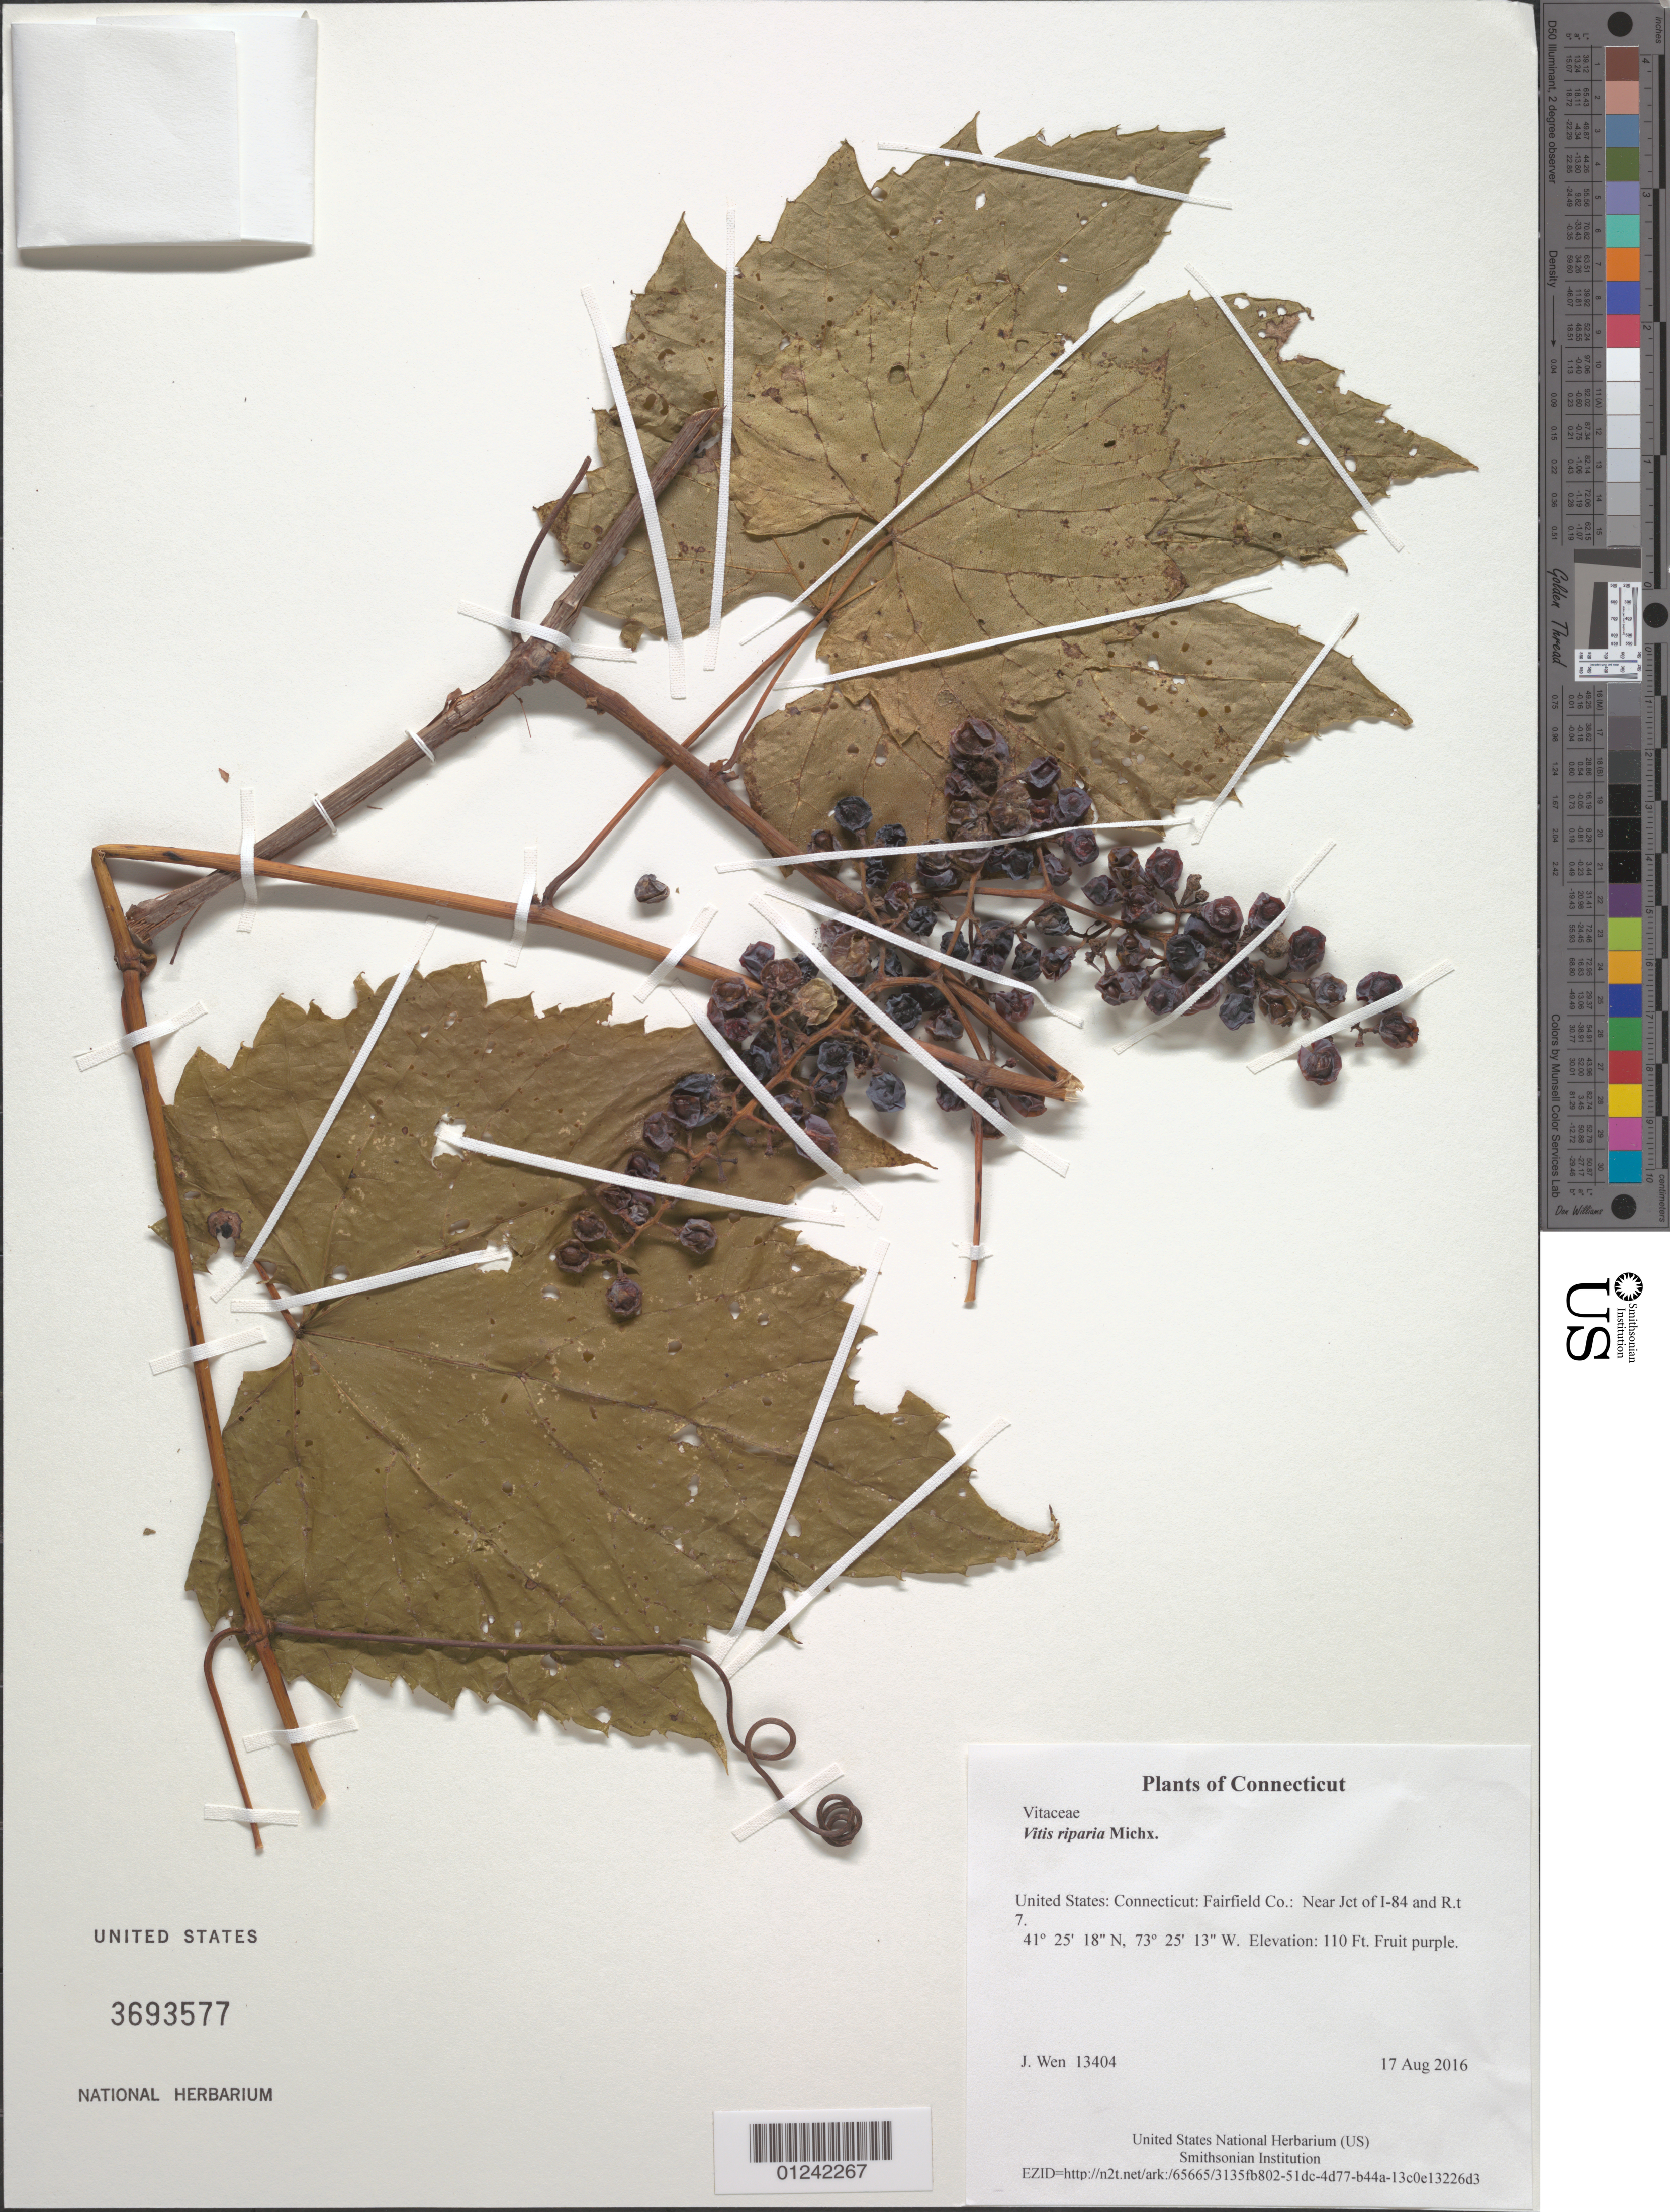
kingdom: Plantae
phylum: Tracheophyta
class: Magnoliopsida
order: Vitales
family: Vitaceae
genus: Vitis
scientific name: Vitis riparia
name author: Michx.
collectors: J. Wen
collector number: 13404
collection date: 2016-08-17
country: United States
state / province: Connecticut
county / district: Fairfield Co.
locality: Near Jct of I-84 and R.t 7.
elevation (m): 34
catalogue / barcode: US 3693577